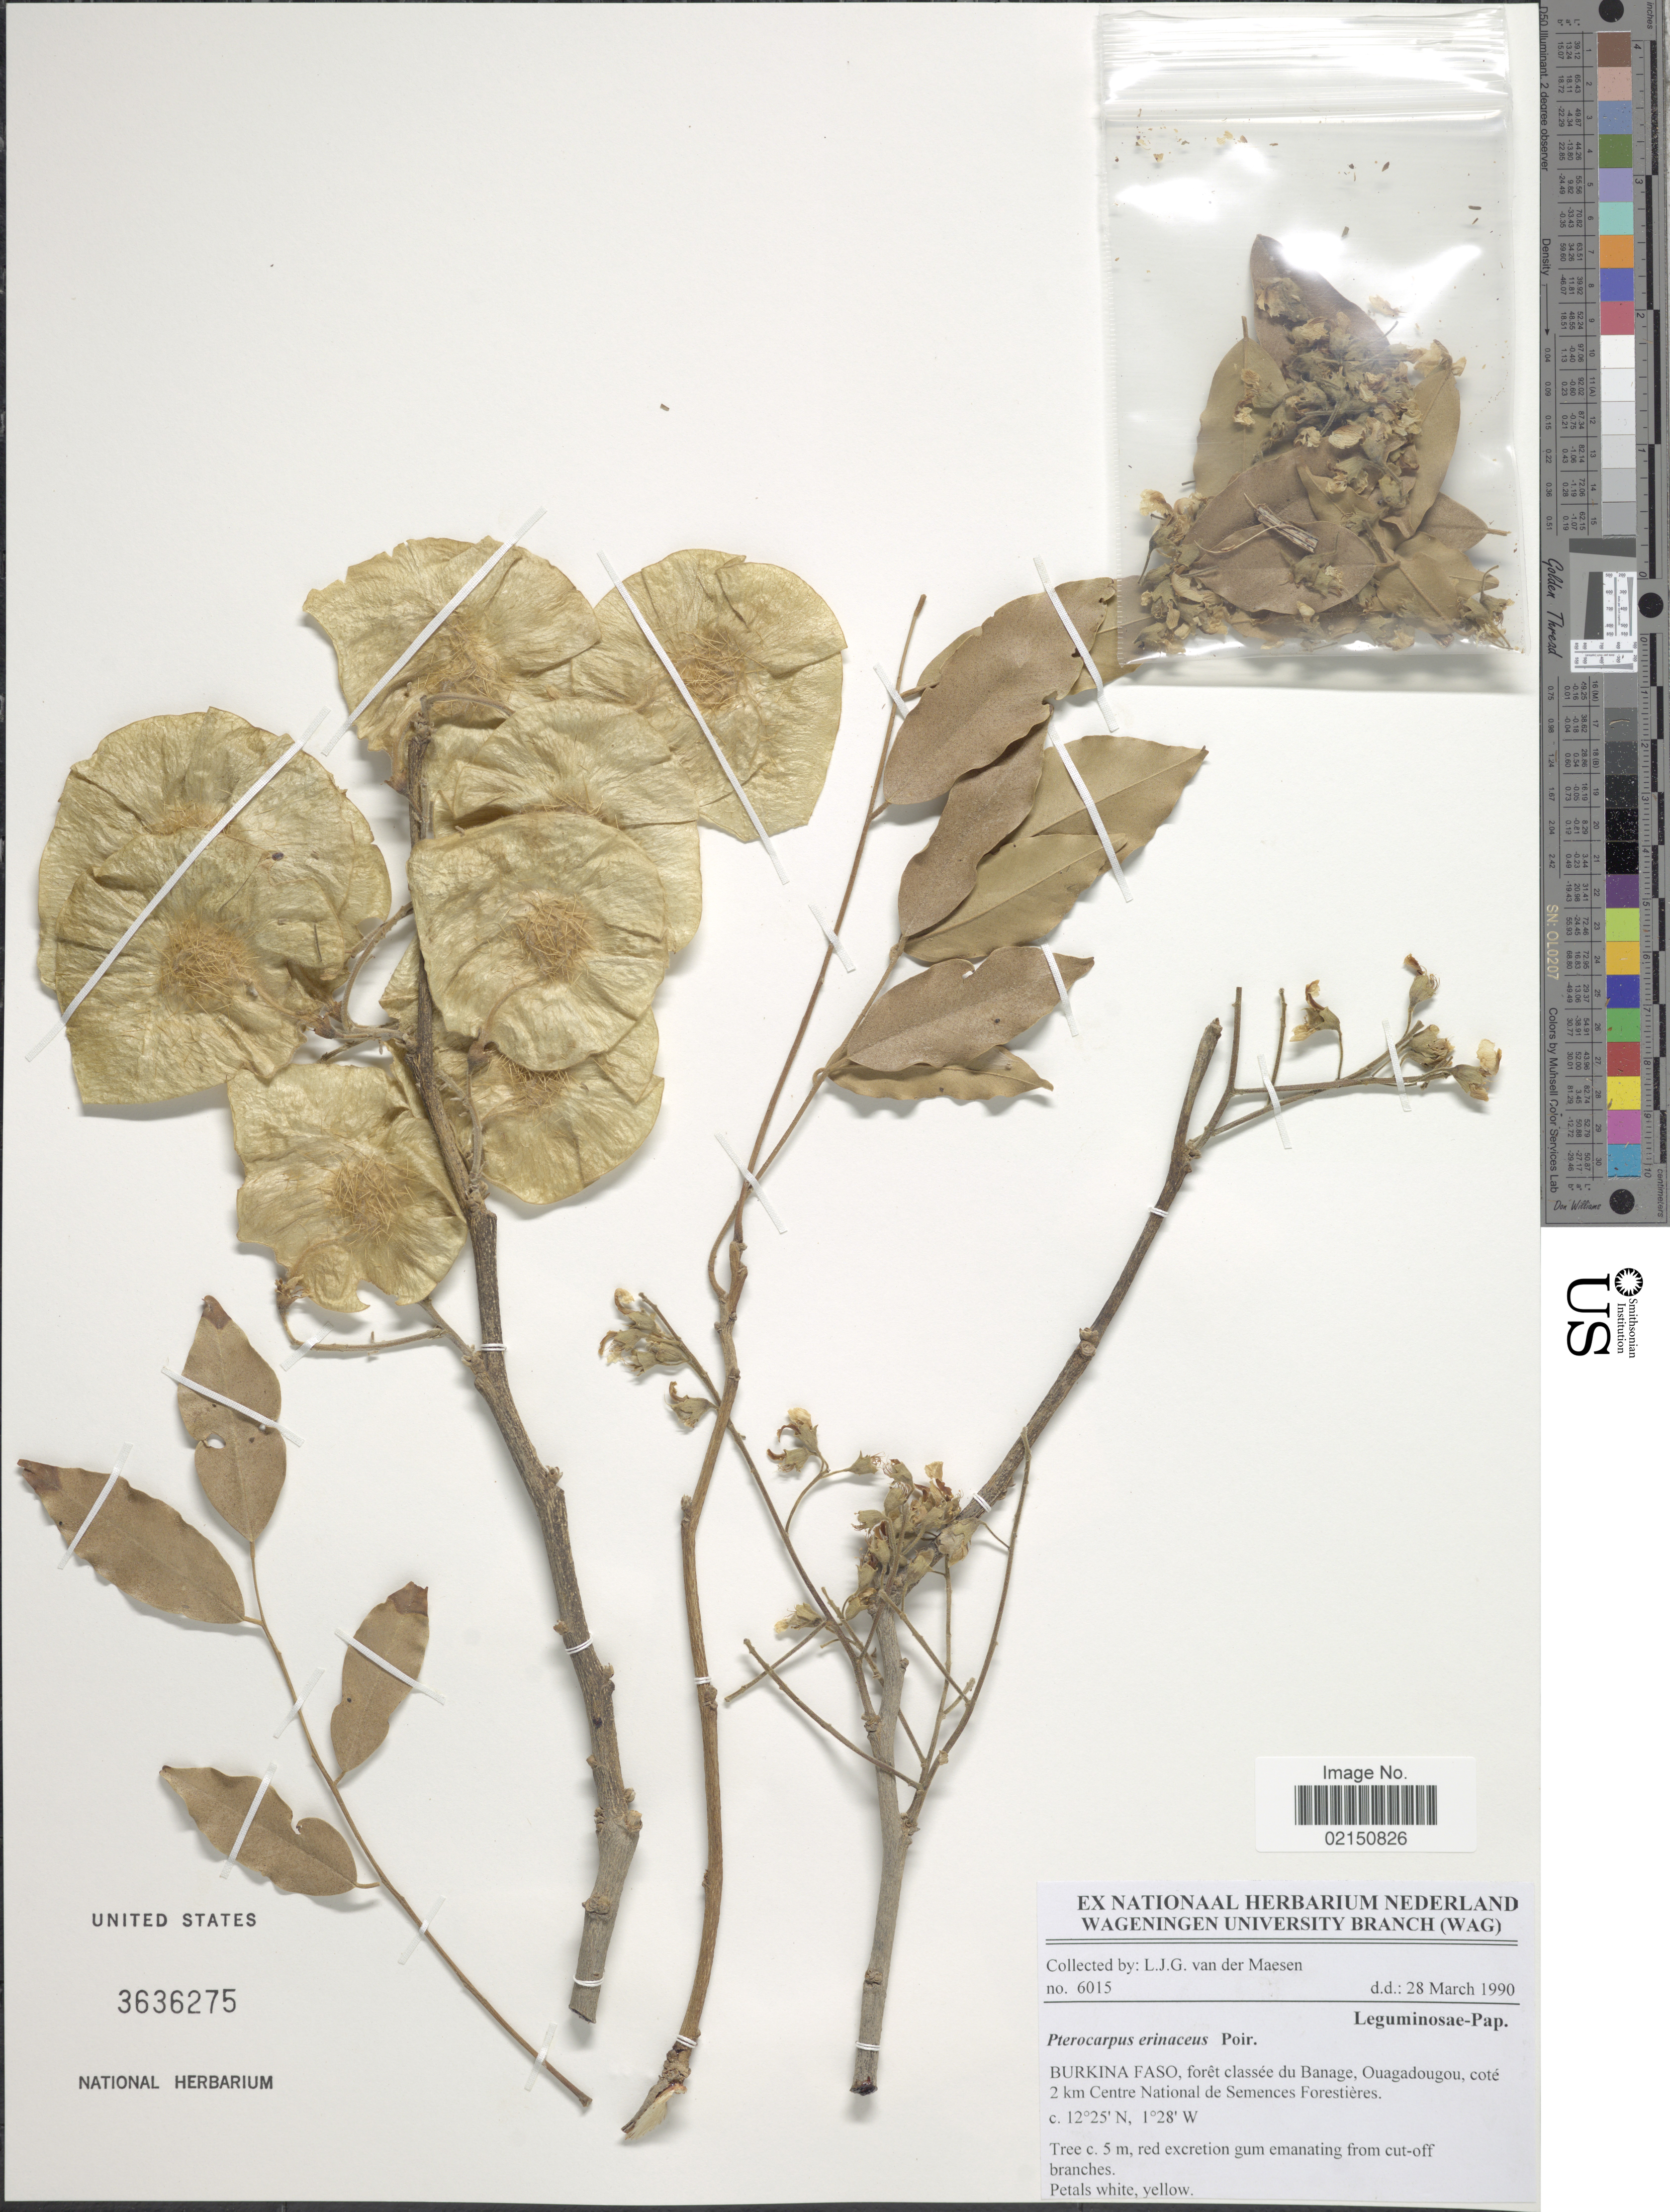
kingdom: Plantae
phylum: Tracheophyta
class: Magnoliopsida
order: Fabales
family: Fabaceae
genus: Pterocarpus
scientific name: Pterocarpus erinaceus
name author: Poir.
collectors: L. van der Maesen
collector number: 6015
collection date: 1990-03-28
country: Burkina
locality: Burkina Faso, forêt classée du Banage, Ouagadougou, coté 2 km Centre National de Semences Forestières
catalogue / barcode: US 3636275